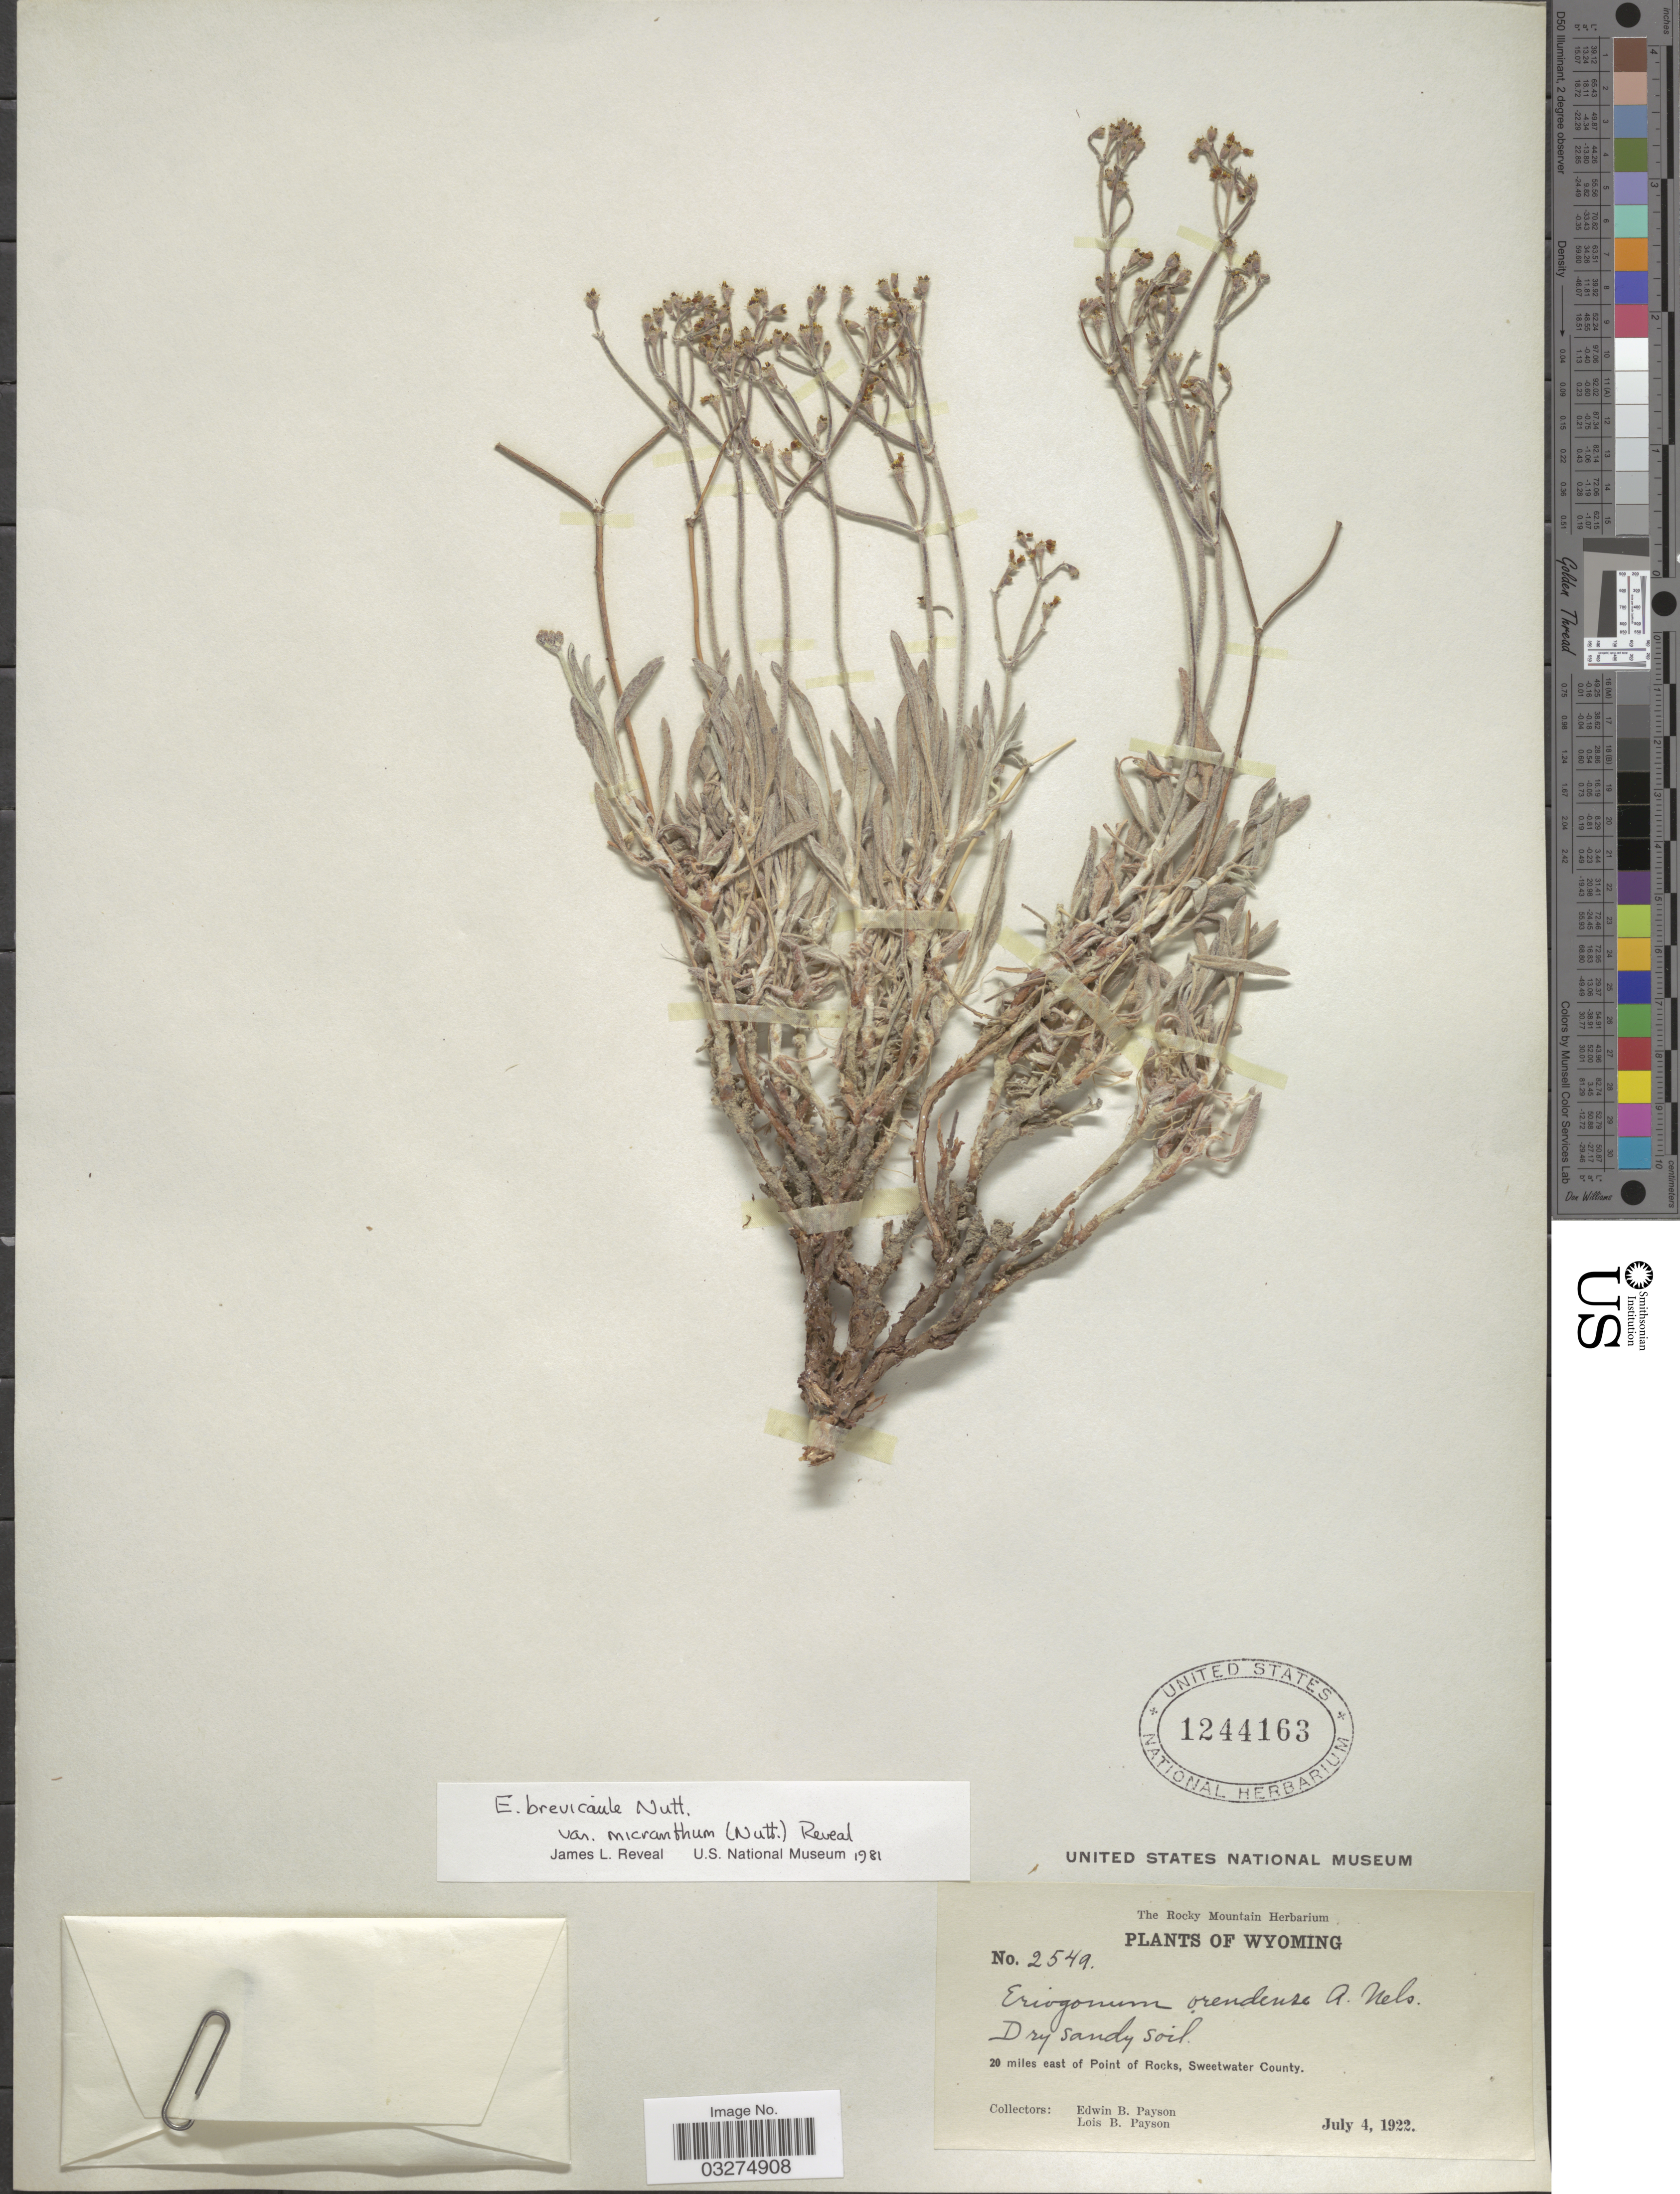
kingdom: Plantae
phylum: Tracheophyta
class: Magnoliopsida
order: Caryophyllales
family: Polygonaceae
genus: Eriogonum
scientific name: Eriogonum brevicaule var. micranthum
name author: (Nutt.) Reveal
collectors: E. B. Payson & L. Payson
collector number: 2549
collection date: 1922-07-04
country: United States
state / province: Wyoming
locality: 20 miles east of Point of Rocks, Sweetwater County.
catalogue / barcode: US 1244163